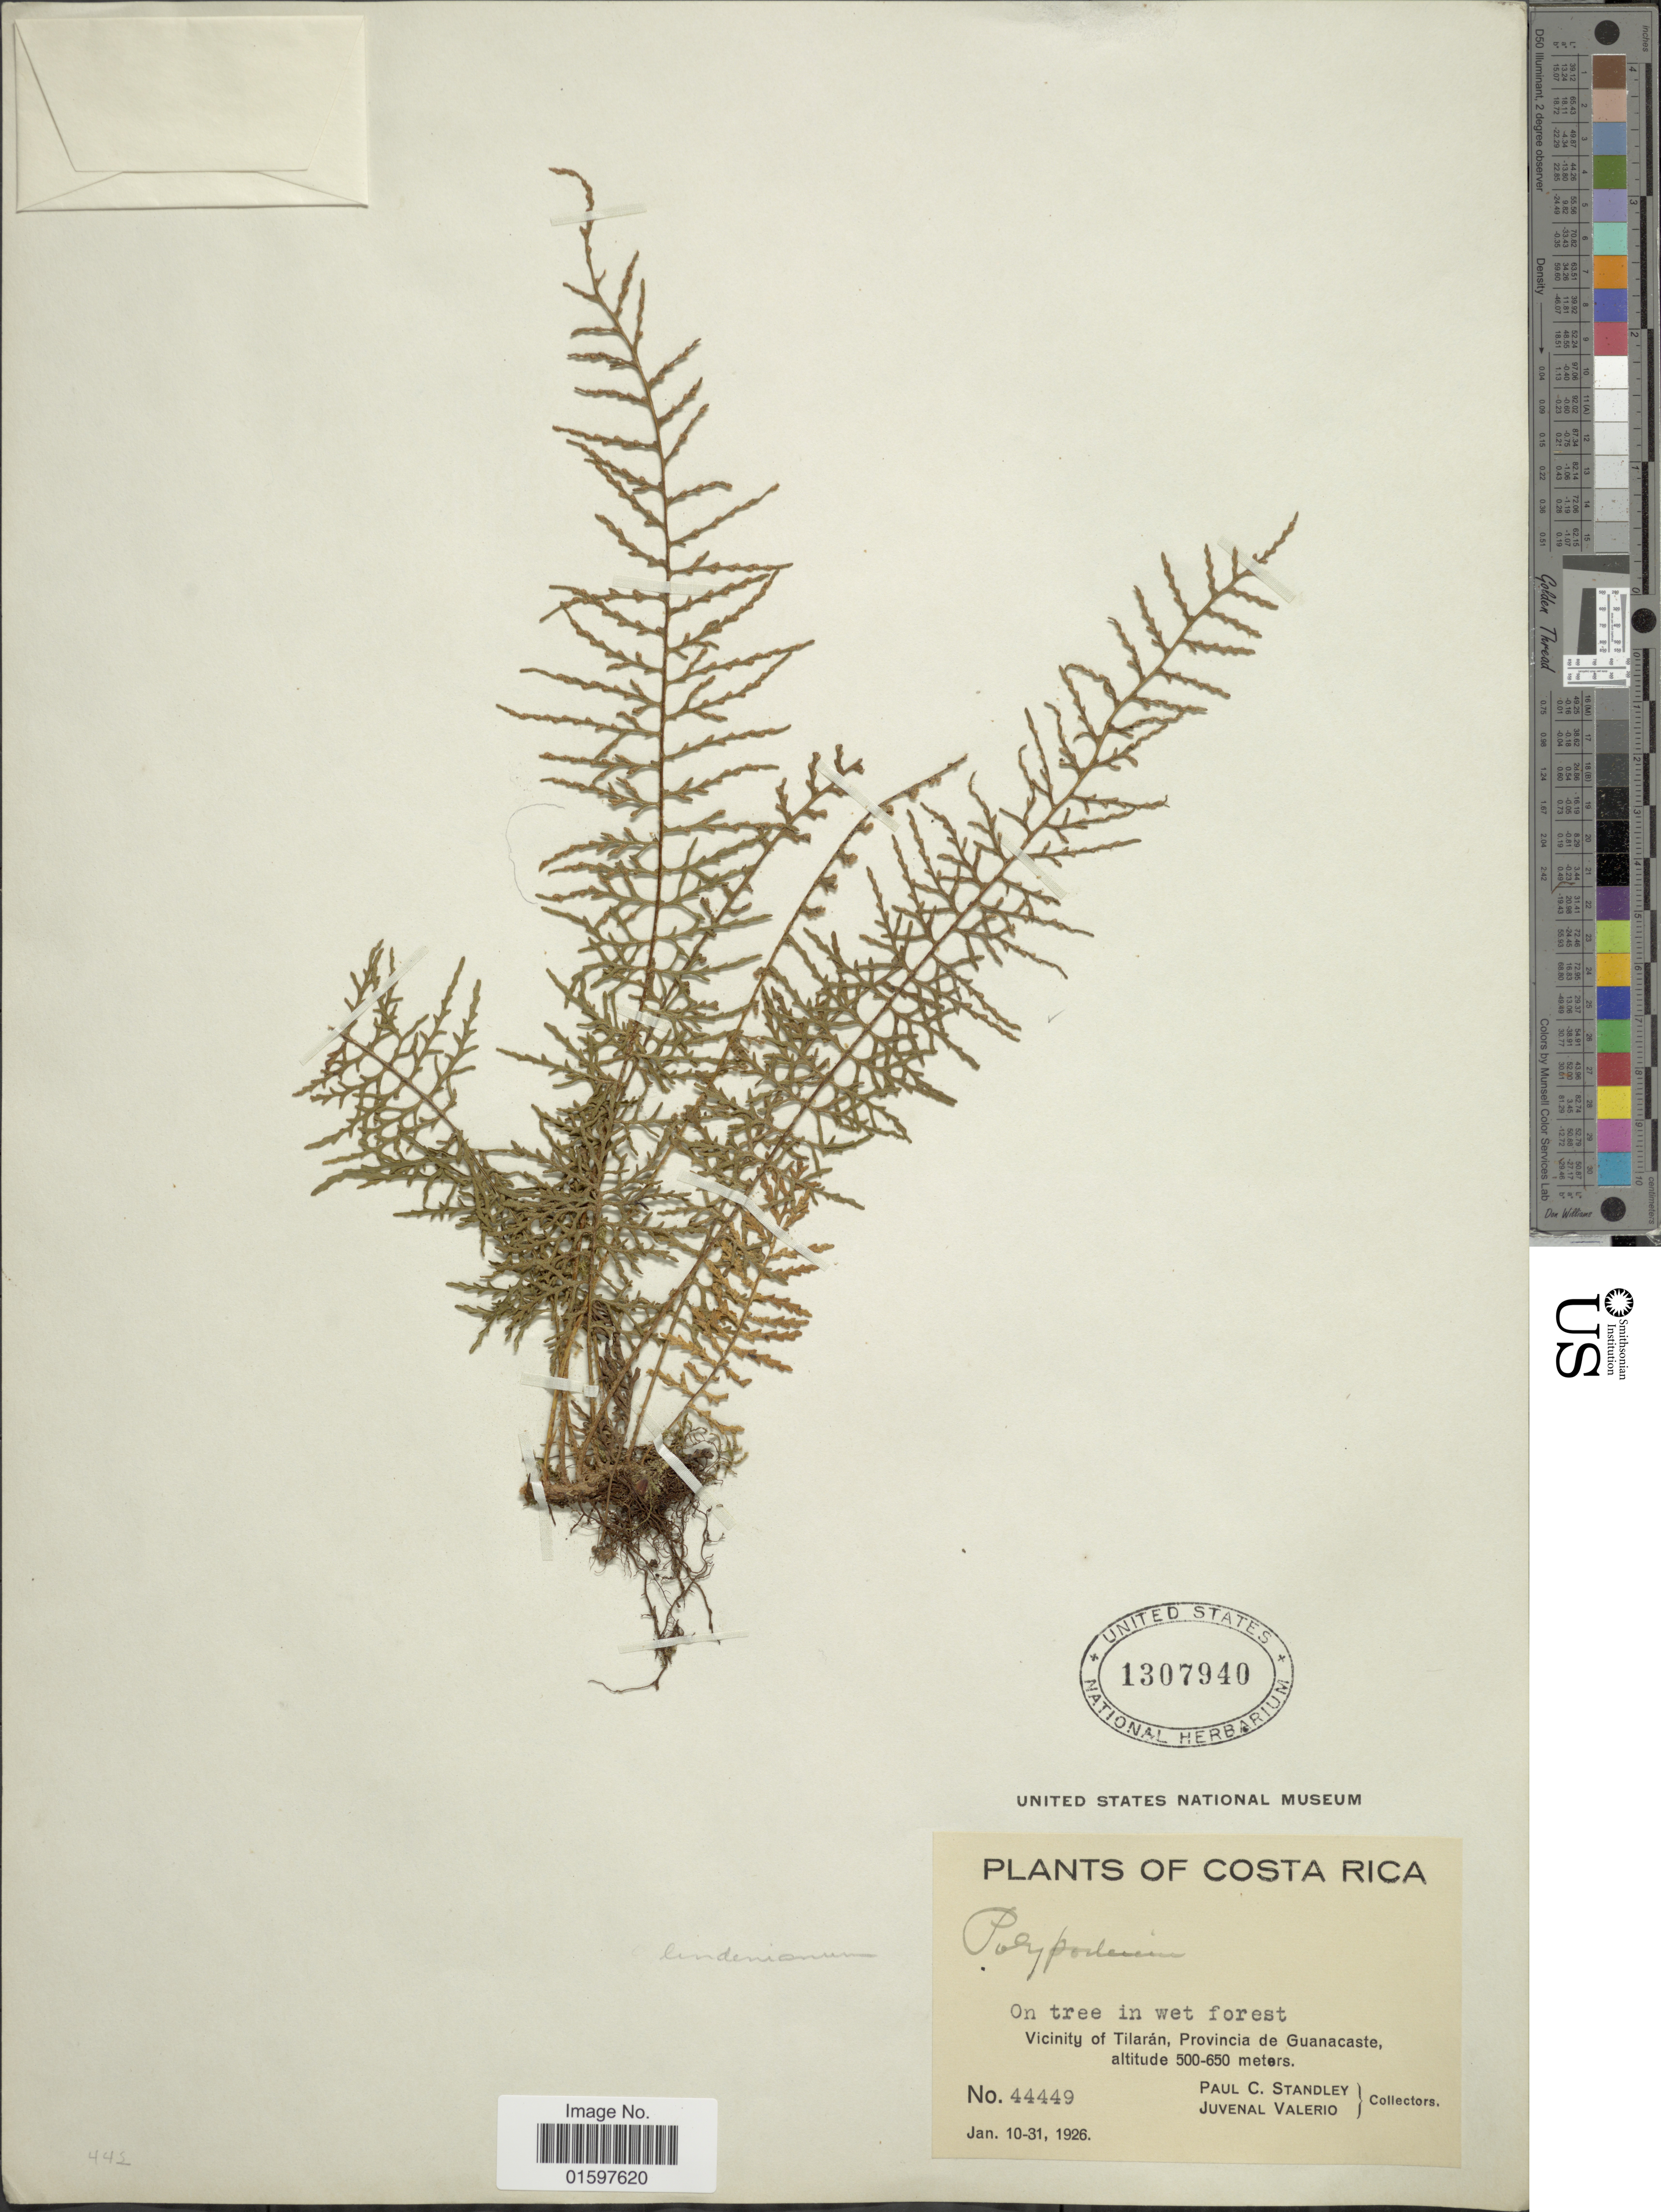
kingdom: Plantae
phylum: Tracheophyta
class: Polypodiopsida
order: Polypodiales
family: Polypodiaceae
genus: Pleopeltis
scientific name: Pleopeltis lindeniana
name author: (Kunze) A.R. Sm. & Tejero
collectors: P. C. Standley & J. Valerio R.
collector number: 44449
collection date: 1926-01-10/1926-01-31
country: Costa Rica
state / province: Guanacaste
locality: On tree in wet forest, Vicinity of Tilarán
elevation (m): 500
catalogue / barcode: US 1307940